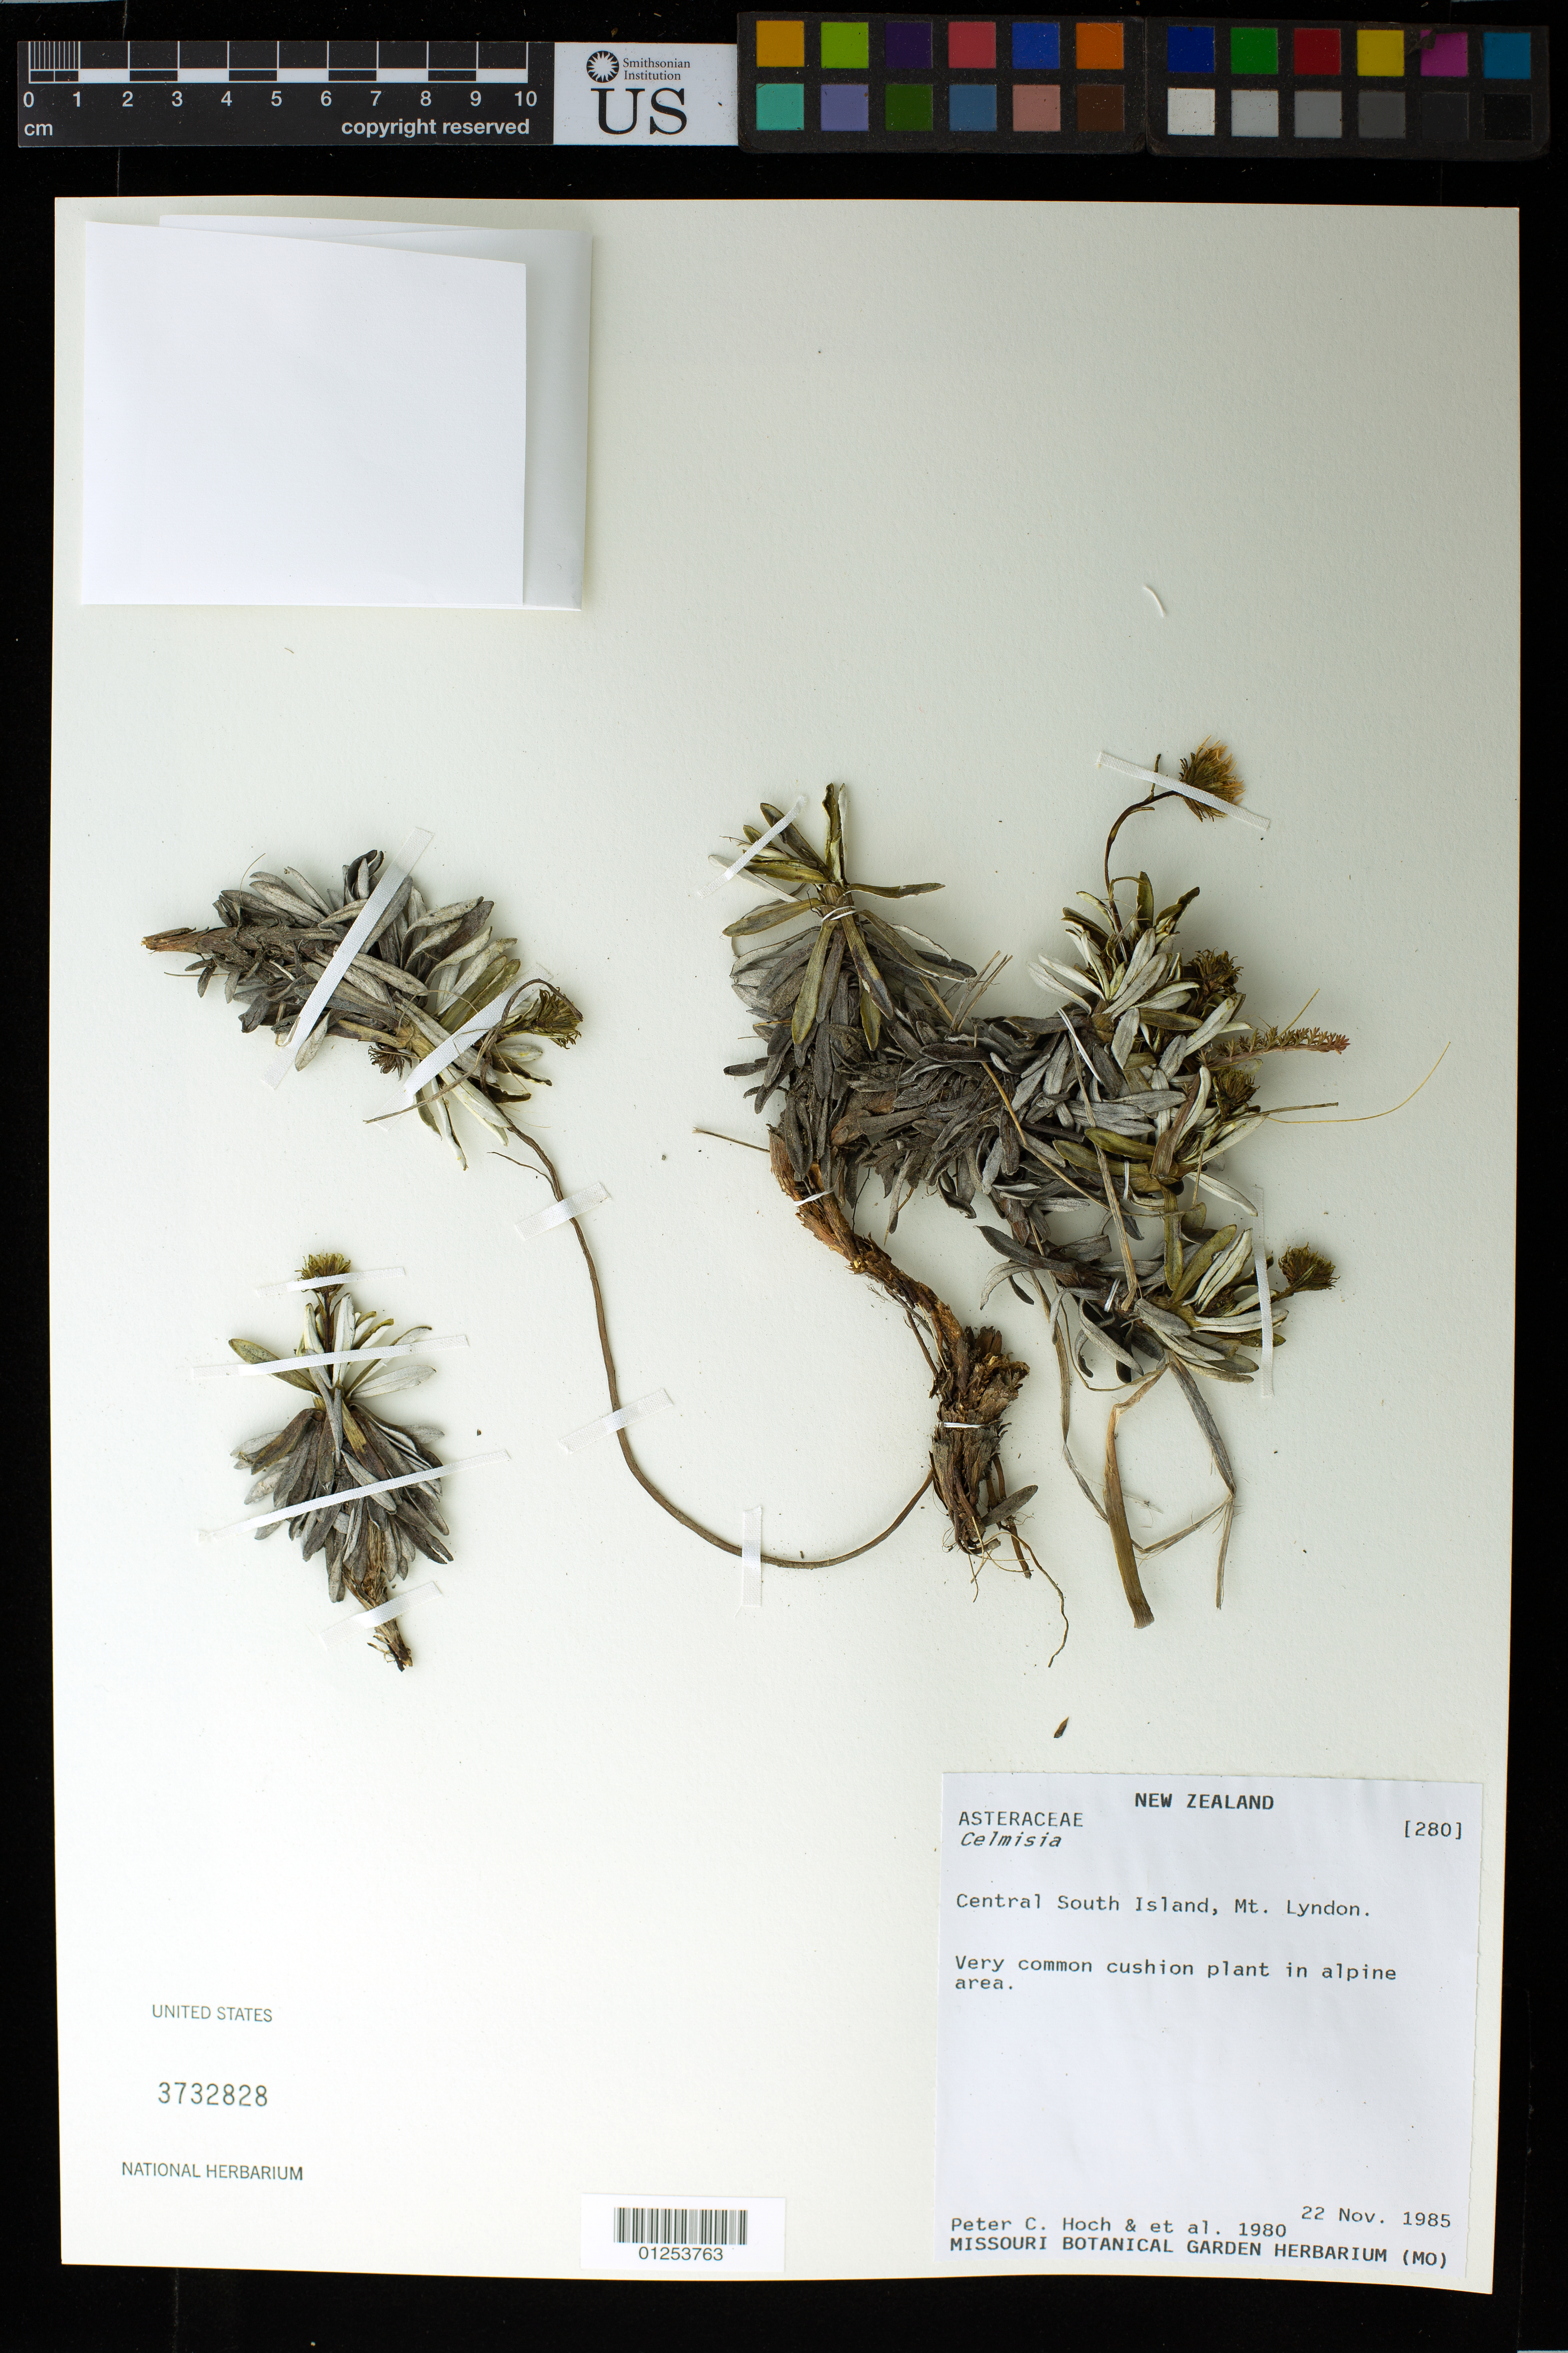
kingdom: Plantae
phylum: Tracheophyta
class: Magnoliopsida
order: Asterales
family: Asteraceae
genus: Celmisia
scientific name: Celmisia sp.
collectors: P. C. Hoch & et al.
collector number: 1980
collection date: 1985-11-22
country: New Zealand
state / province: Canterbury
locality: Central South Island, Mt. Lyndon.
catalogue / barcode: US 3732828